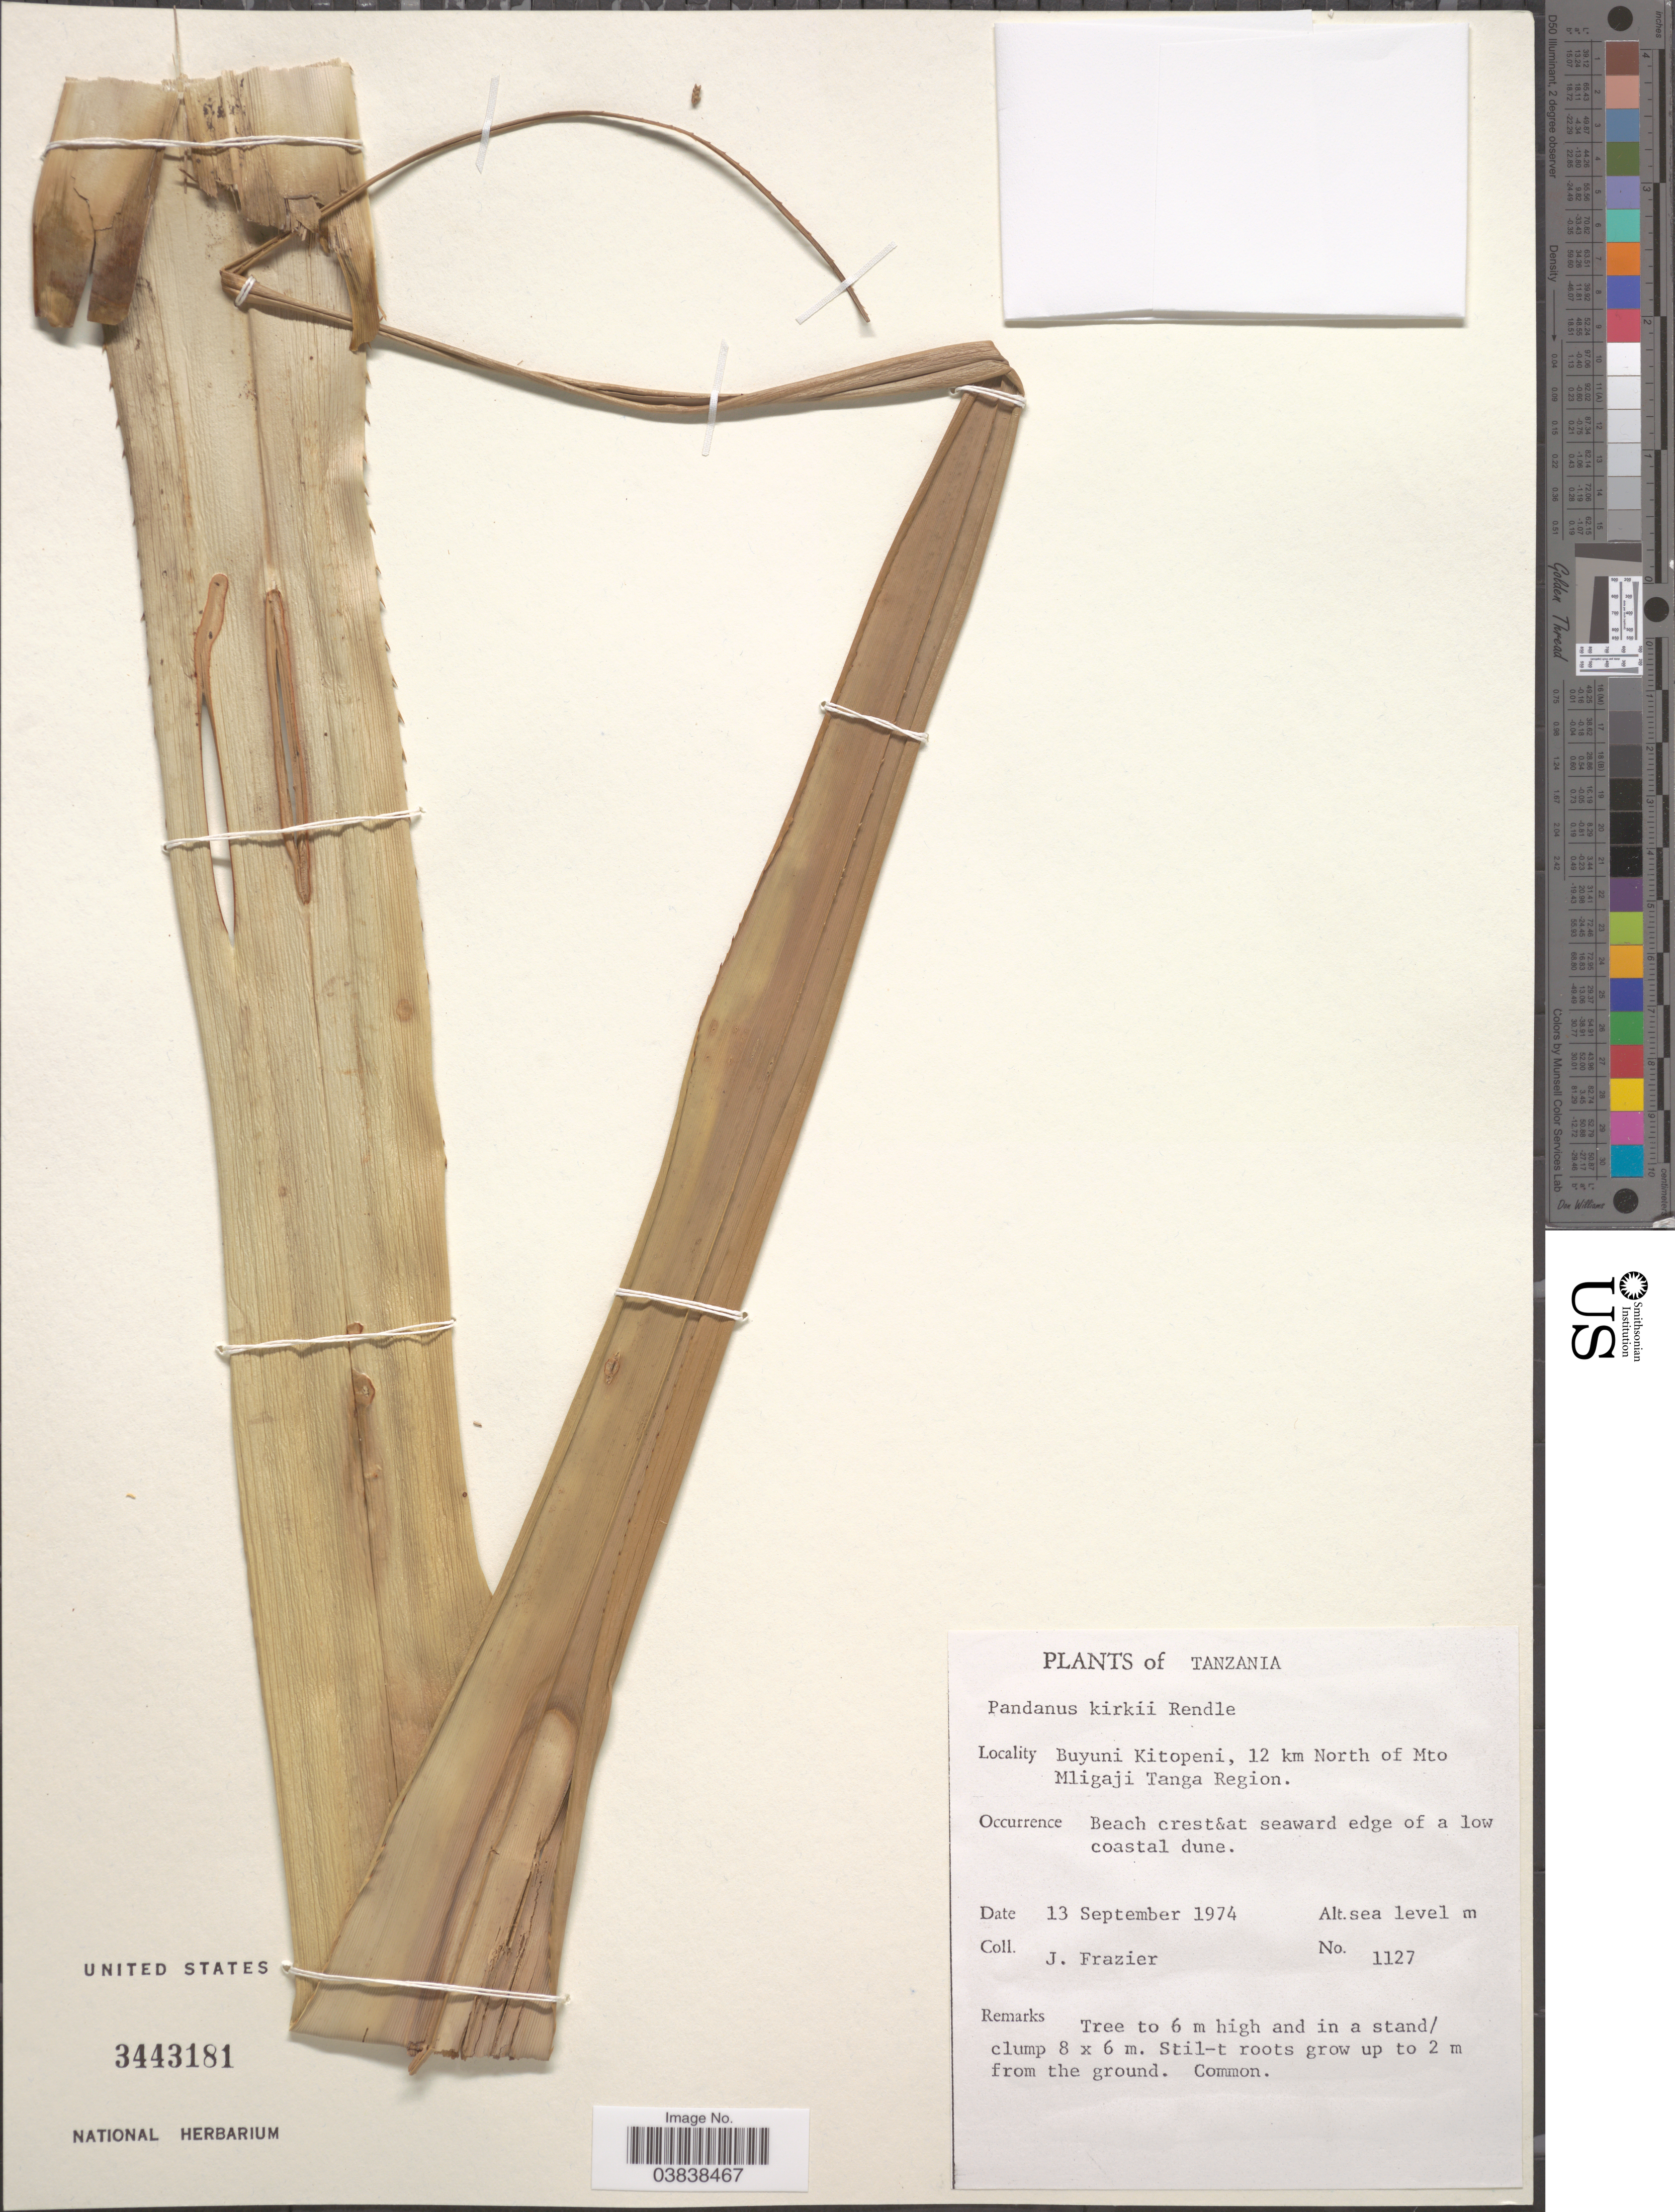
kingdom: Plantae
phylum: Tracheophyta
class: Liliopsida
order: Pandanales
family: Pandanaceae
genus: Pandanus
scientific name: Pandanus kirkii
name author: Rendle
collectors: J. Frazier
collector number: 1127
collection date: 1974-09-13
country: Tanzania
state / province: Tanga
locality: Buyuni Kitopeni, 12 km North of Mto Mligaji Tanga Region.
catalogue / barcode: US 3443181